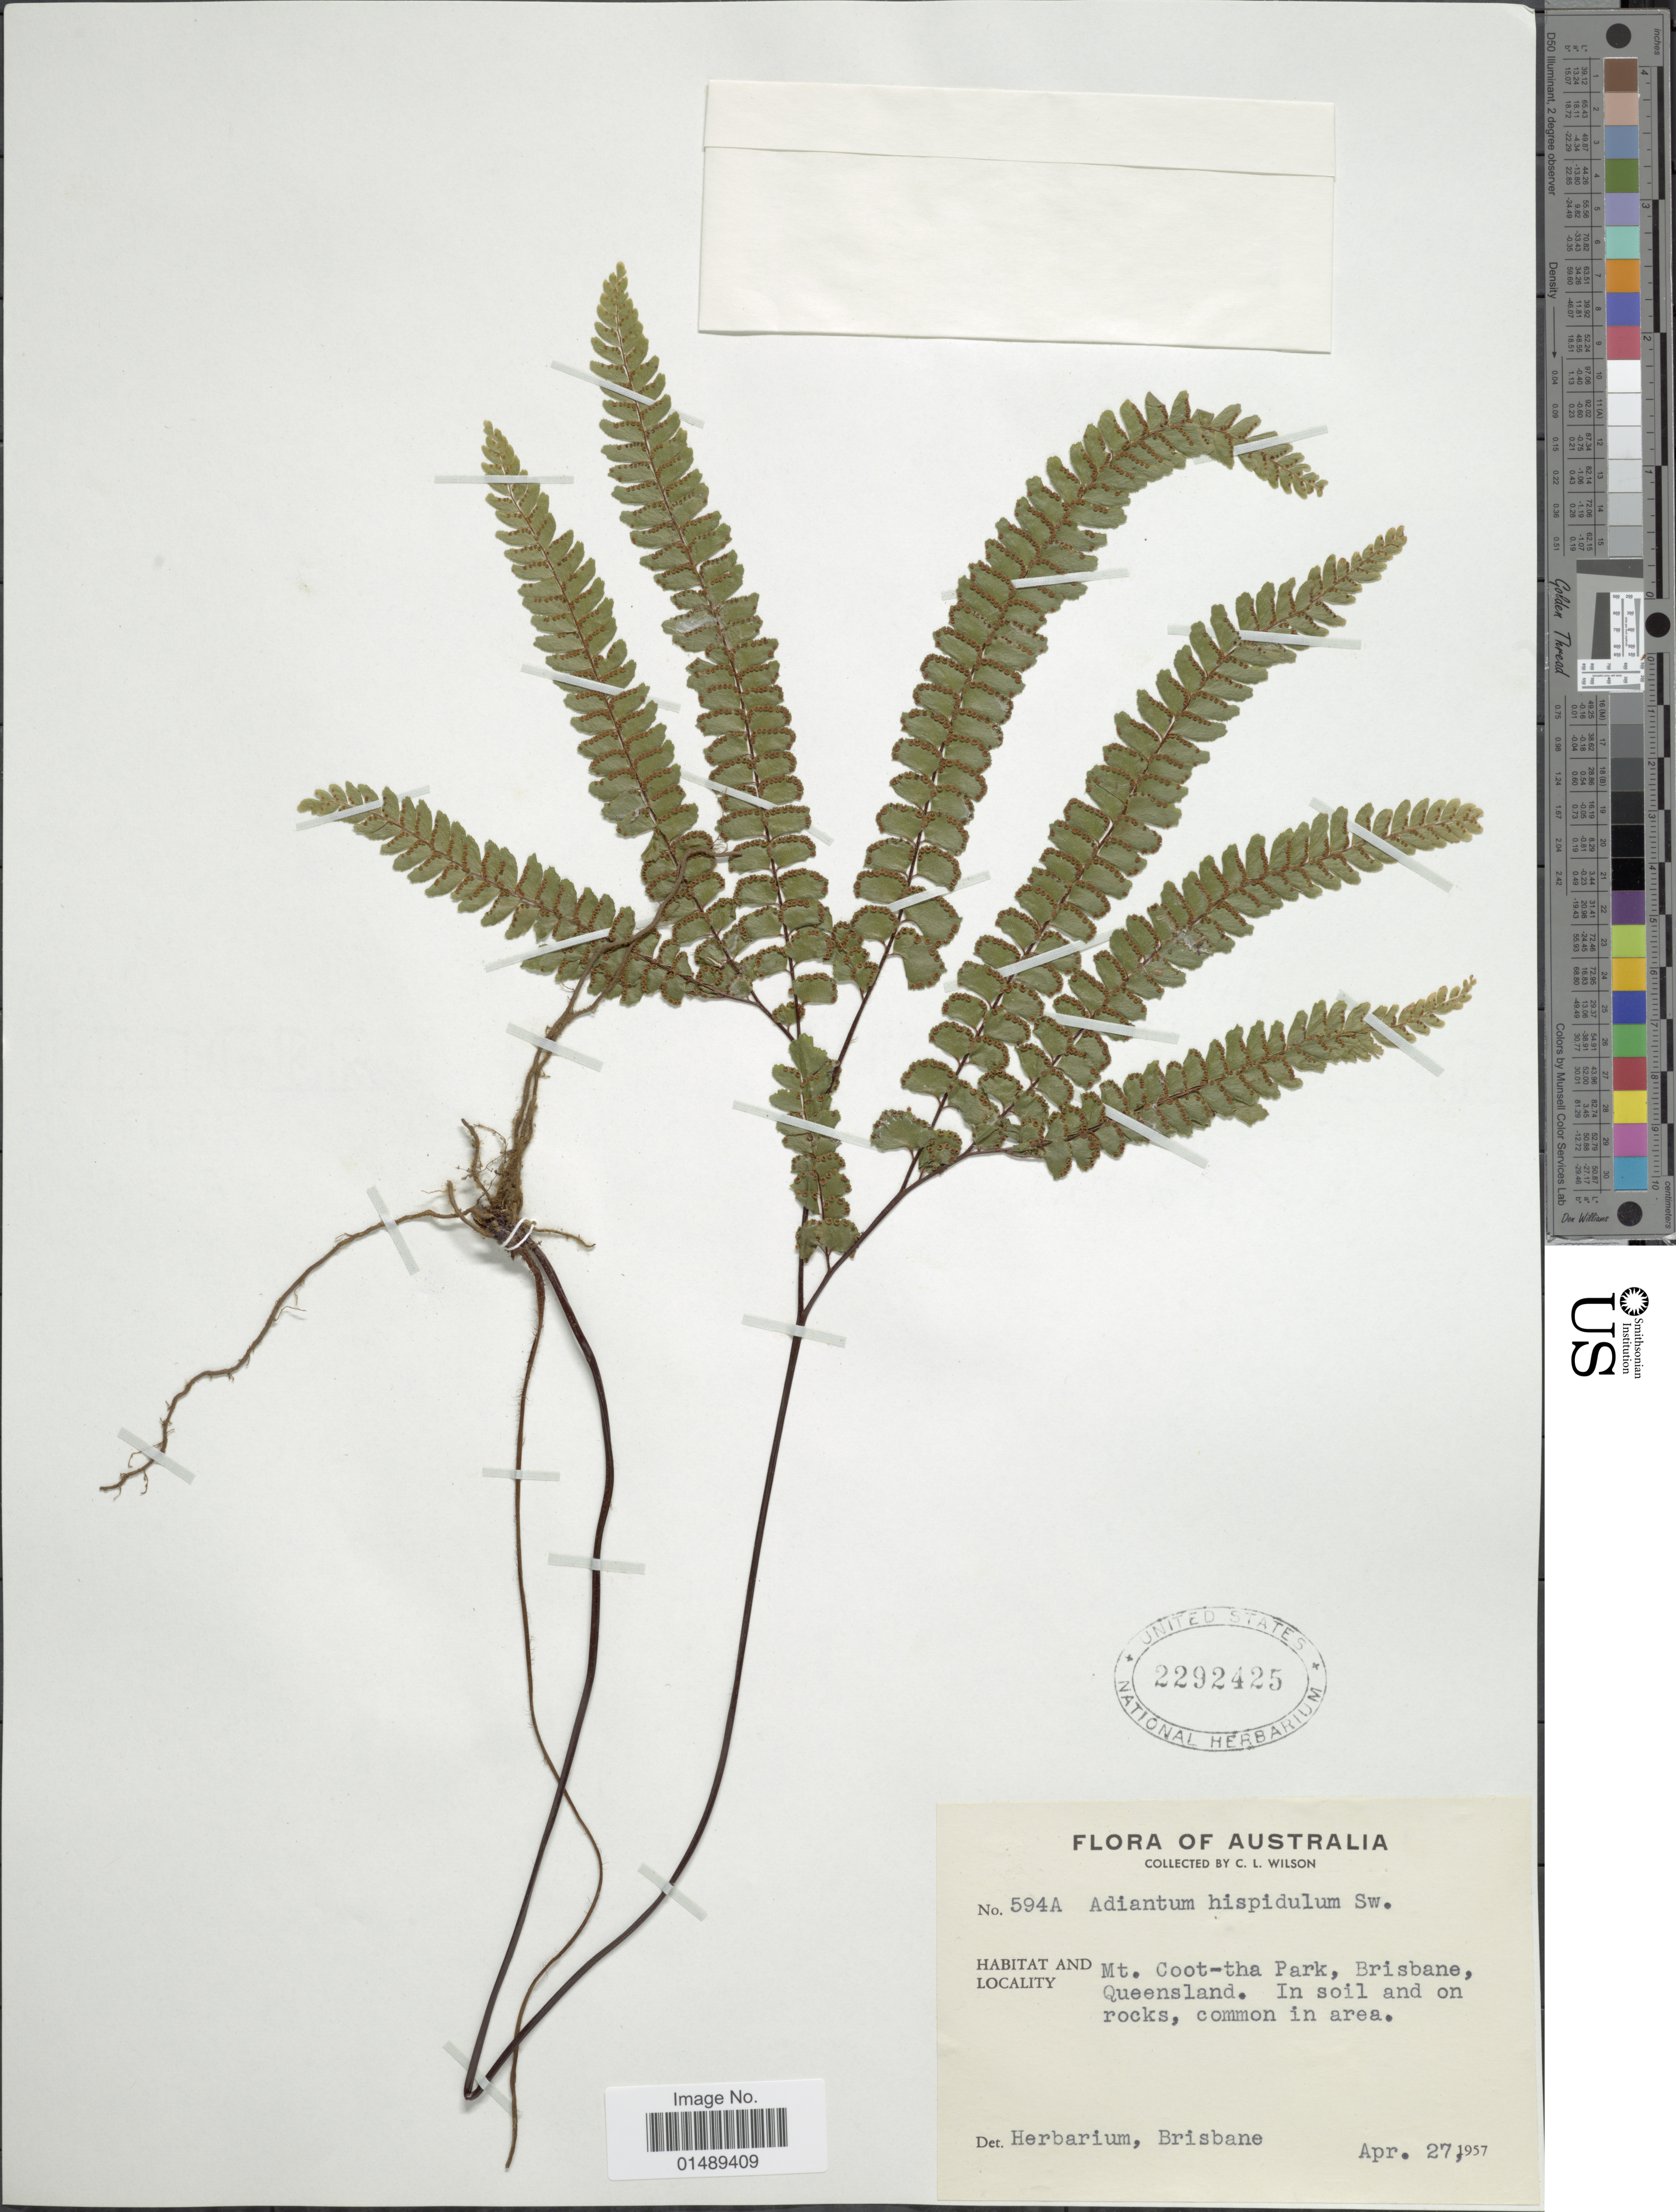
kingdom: Plantae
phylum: Tracheophyta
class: Polypodiopsida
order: Polypodiales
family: Pteridaceae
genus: Adiantum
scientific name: Adiantum hispidulum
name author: Sw.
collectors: C. L. Wilson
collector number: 594A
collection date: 1957-04-27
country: Australia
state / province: Queensland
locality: Mt. Coot-tha Park, Brisbane, Queensland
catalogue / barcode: US 2292425